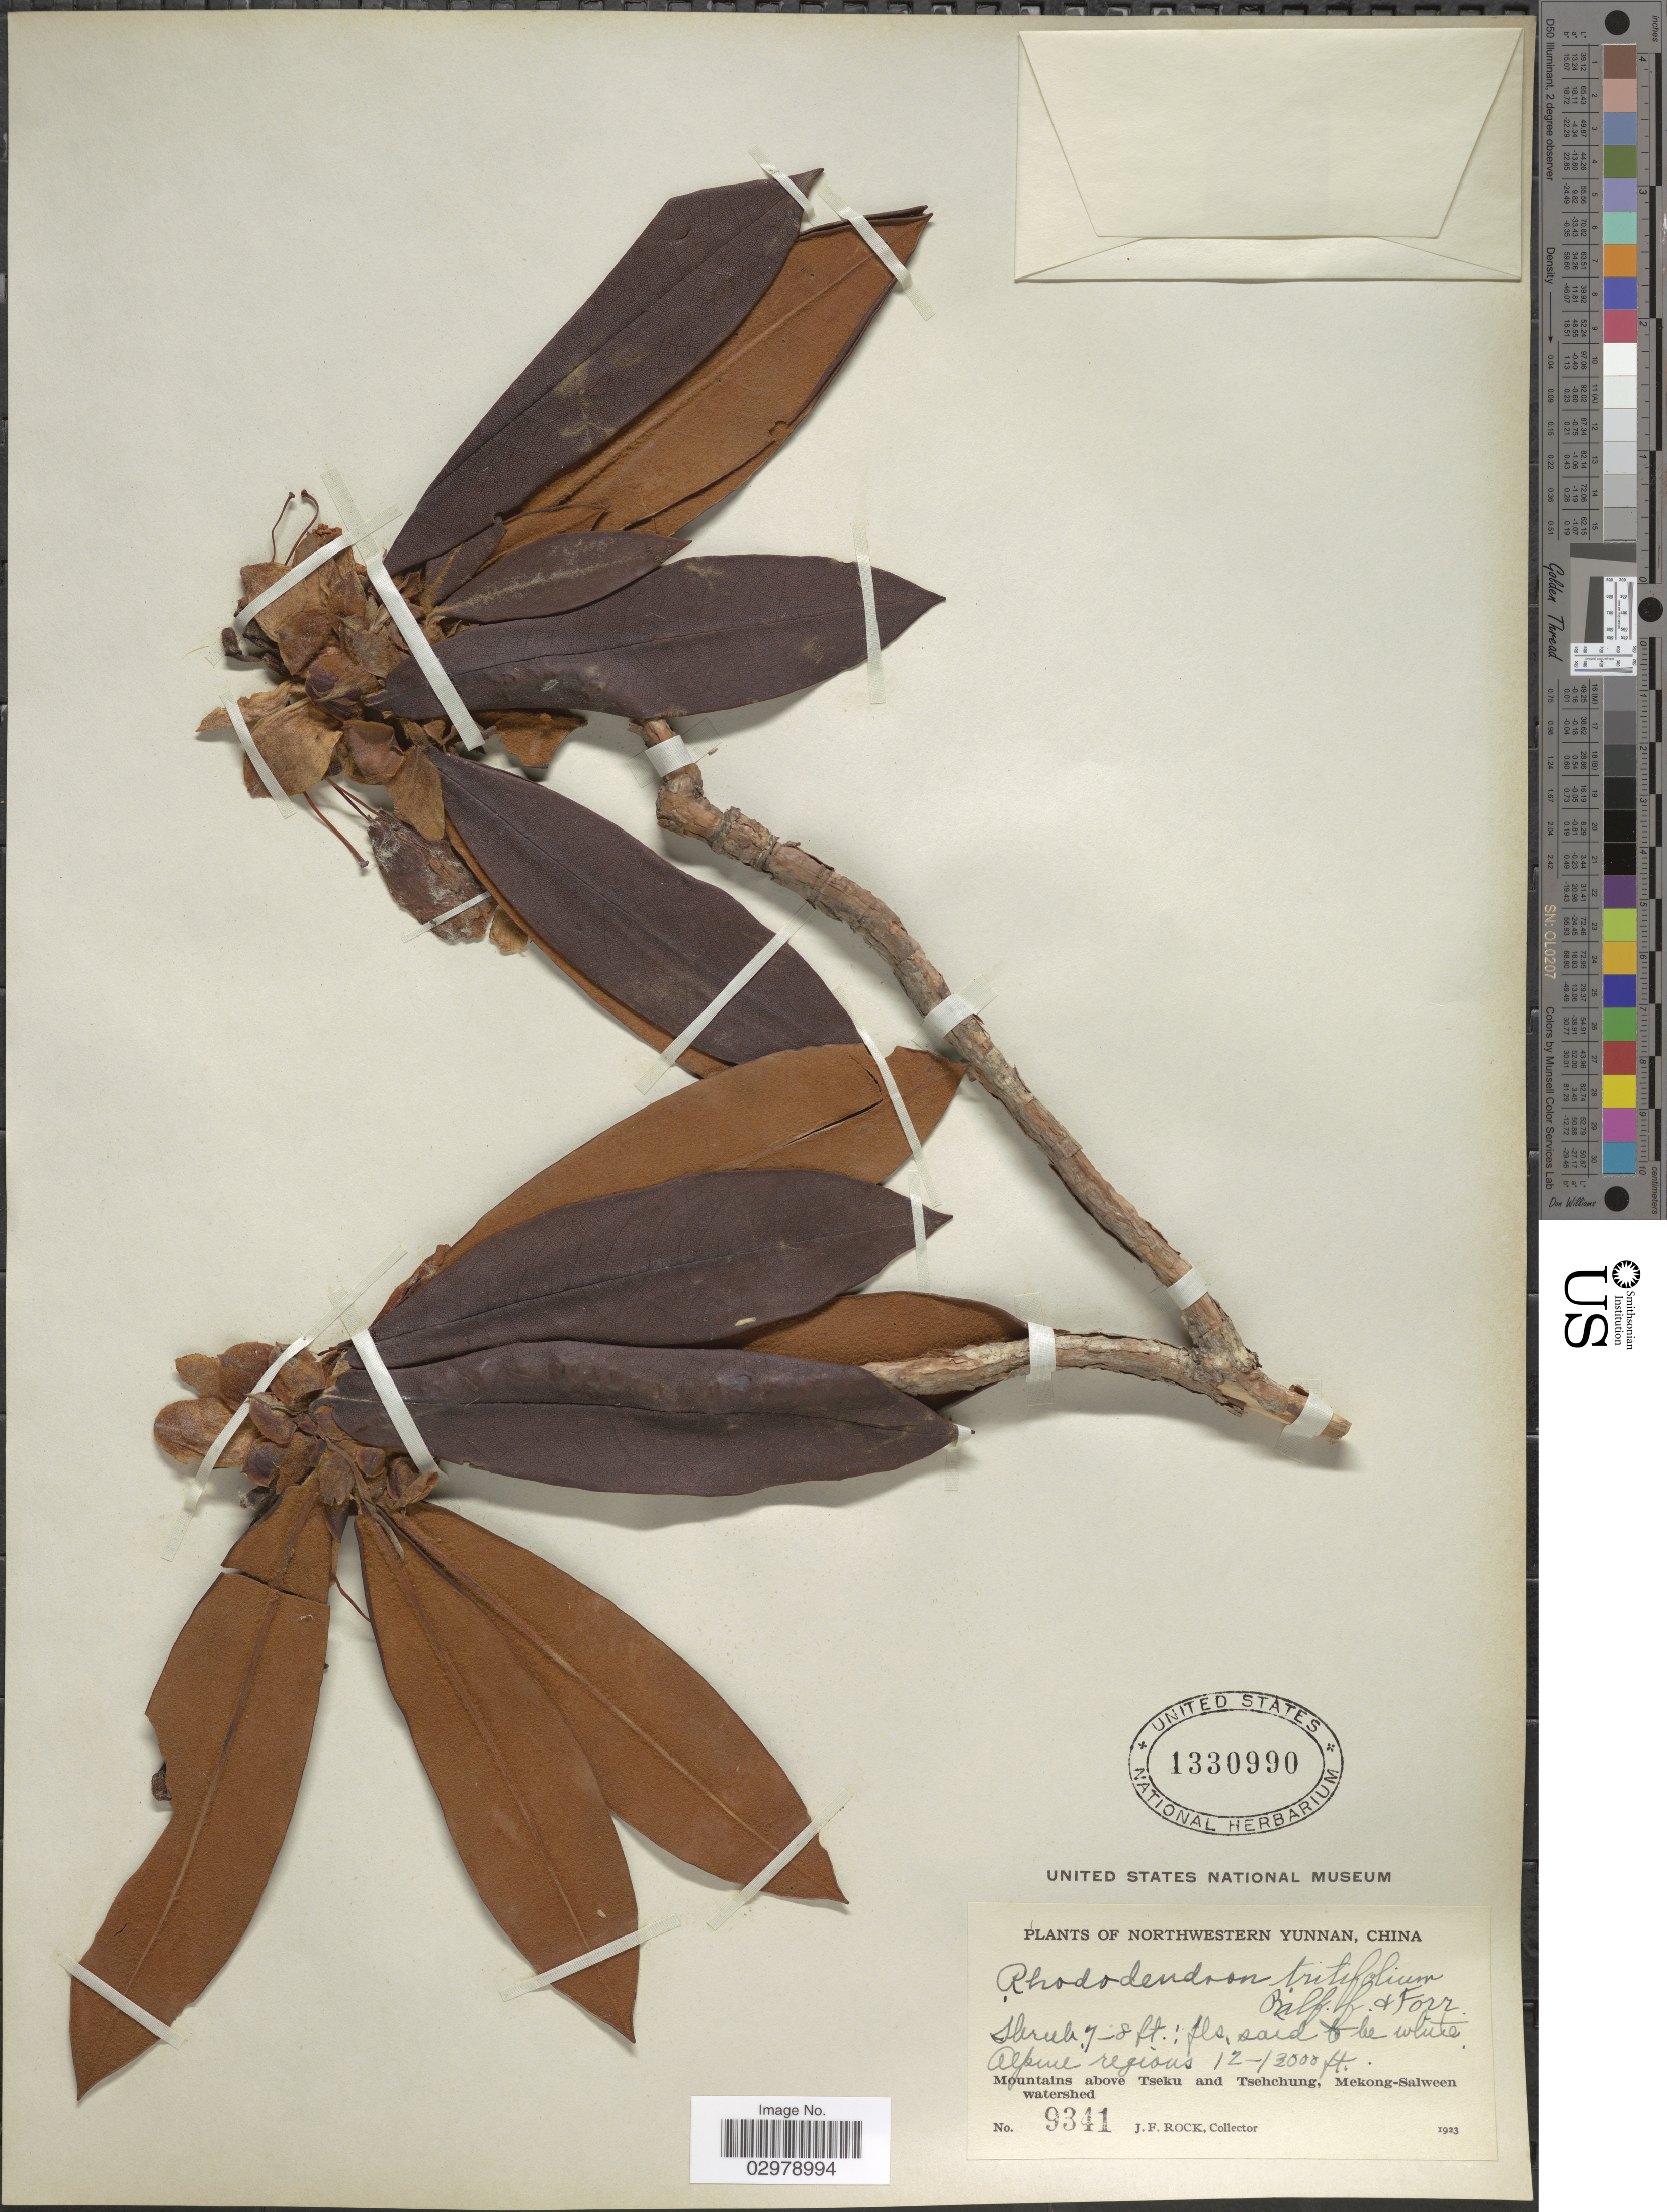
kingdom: Plantae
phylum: Tracheophyta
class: Magnoliopsida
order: Ericales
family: Ericaceae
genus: Rhododendron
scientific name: Rhododendron tritifolium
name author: Balf. f. & Forrest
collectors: J. Rock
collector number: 9341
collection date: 1923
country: China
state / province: Yunnan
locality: Northwestern Yunnan. Alpine regions, Mountains above Tseku and Tsehchung, Mekong-Salween watershed.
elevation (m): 3658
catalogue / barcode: US 1330990